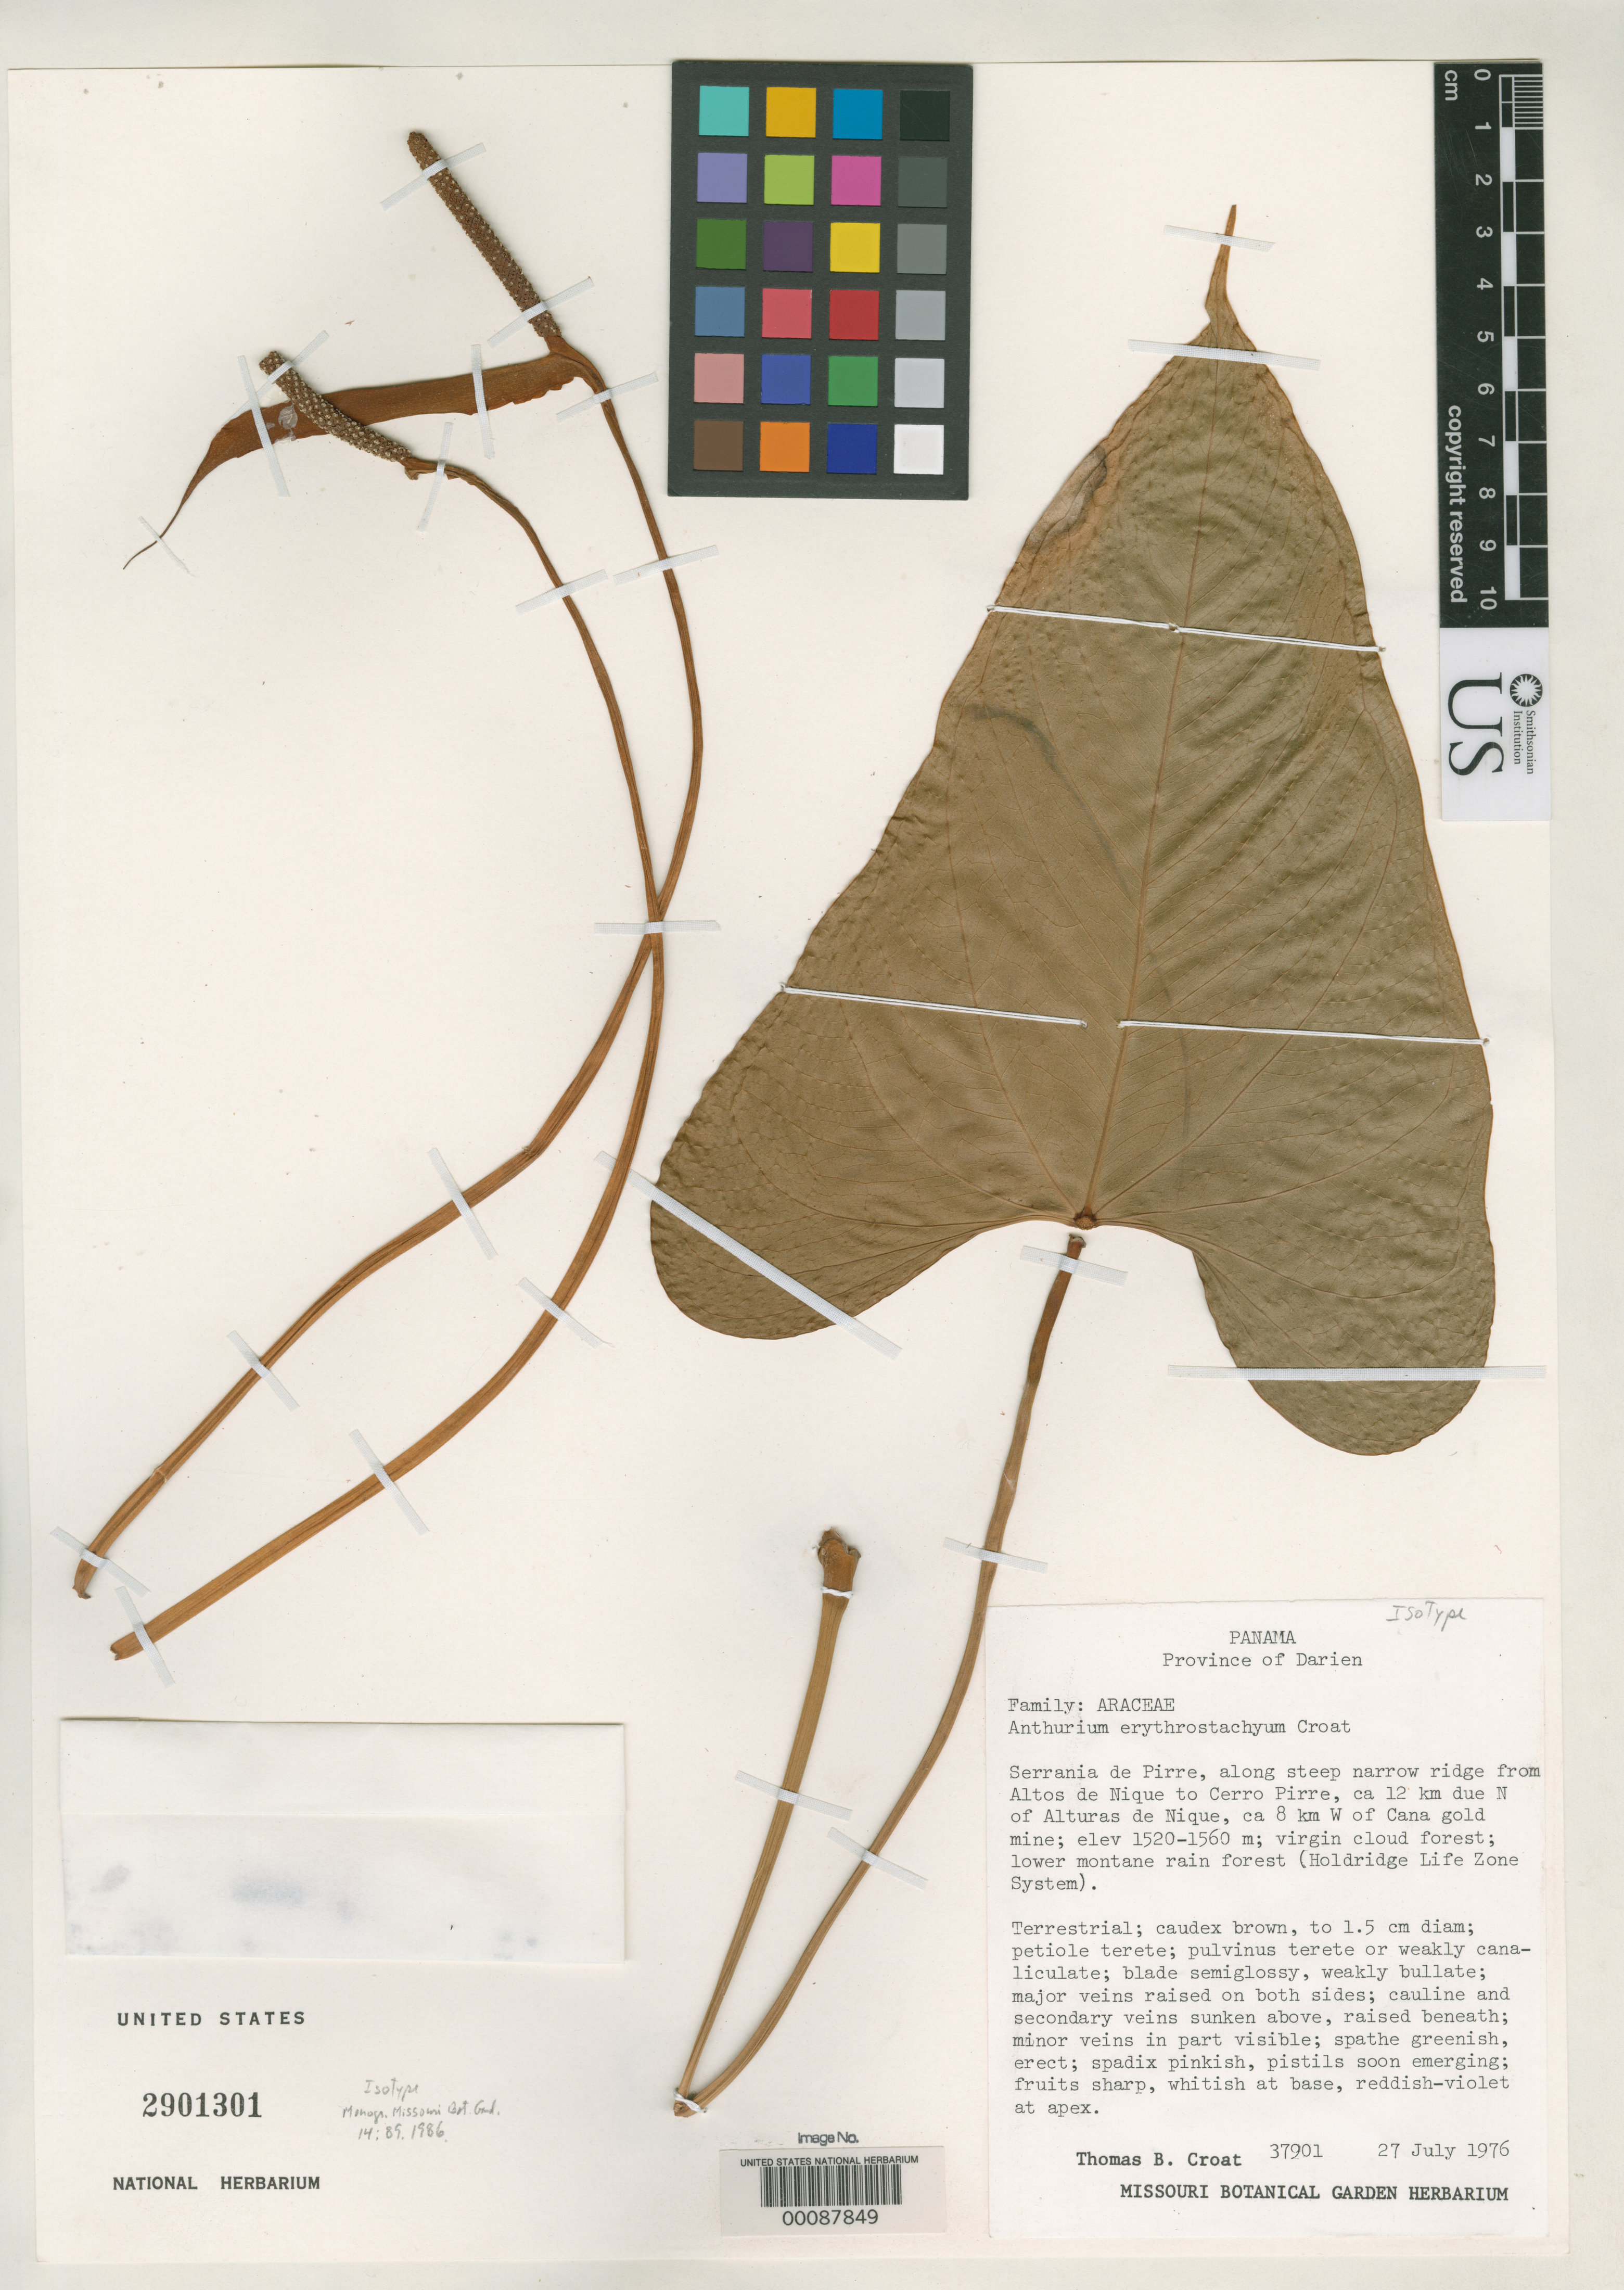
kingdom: Plantae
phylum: Tracheophyta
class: Liliopsida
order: Alismatales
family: Araceae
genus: Anthurium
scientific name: Anthurium erythrostachyum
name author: Croat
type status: Isotype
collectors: T. B. Croat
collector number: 37901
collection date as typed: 27 Jul 1976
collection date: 1976-07-27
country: Panama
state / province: Darién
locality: Serrania de Pirre, from Altos de Nique to Cerro Pirre.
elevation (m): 1520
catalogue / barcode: US 2901301